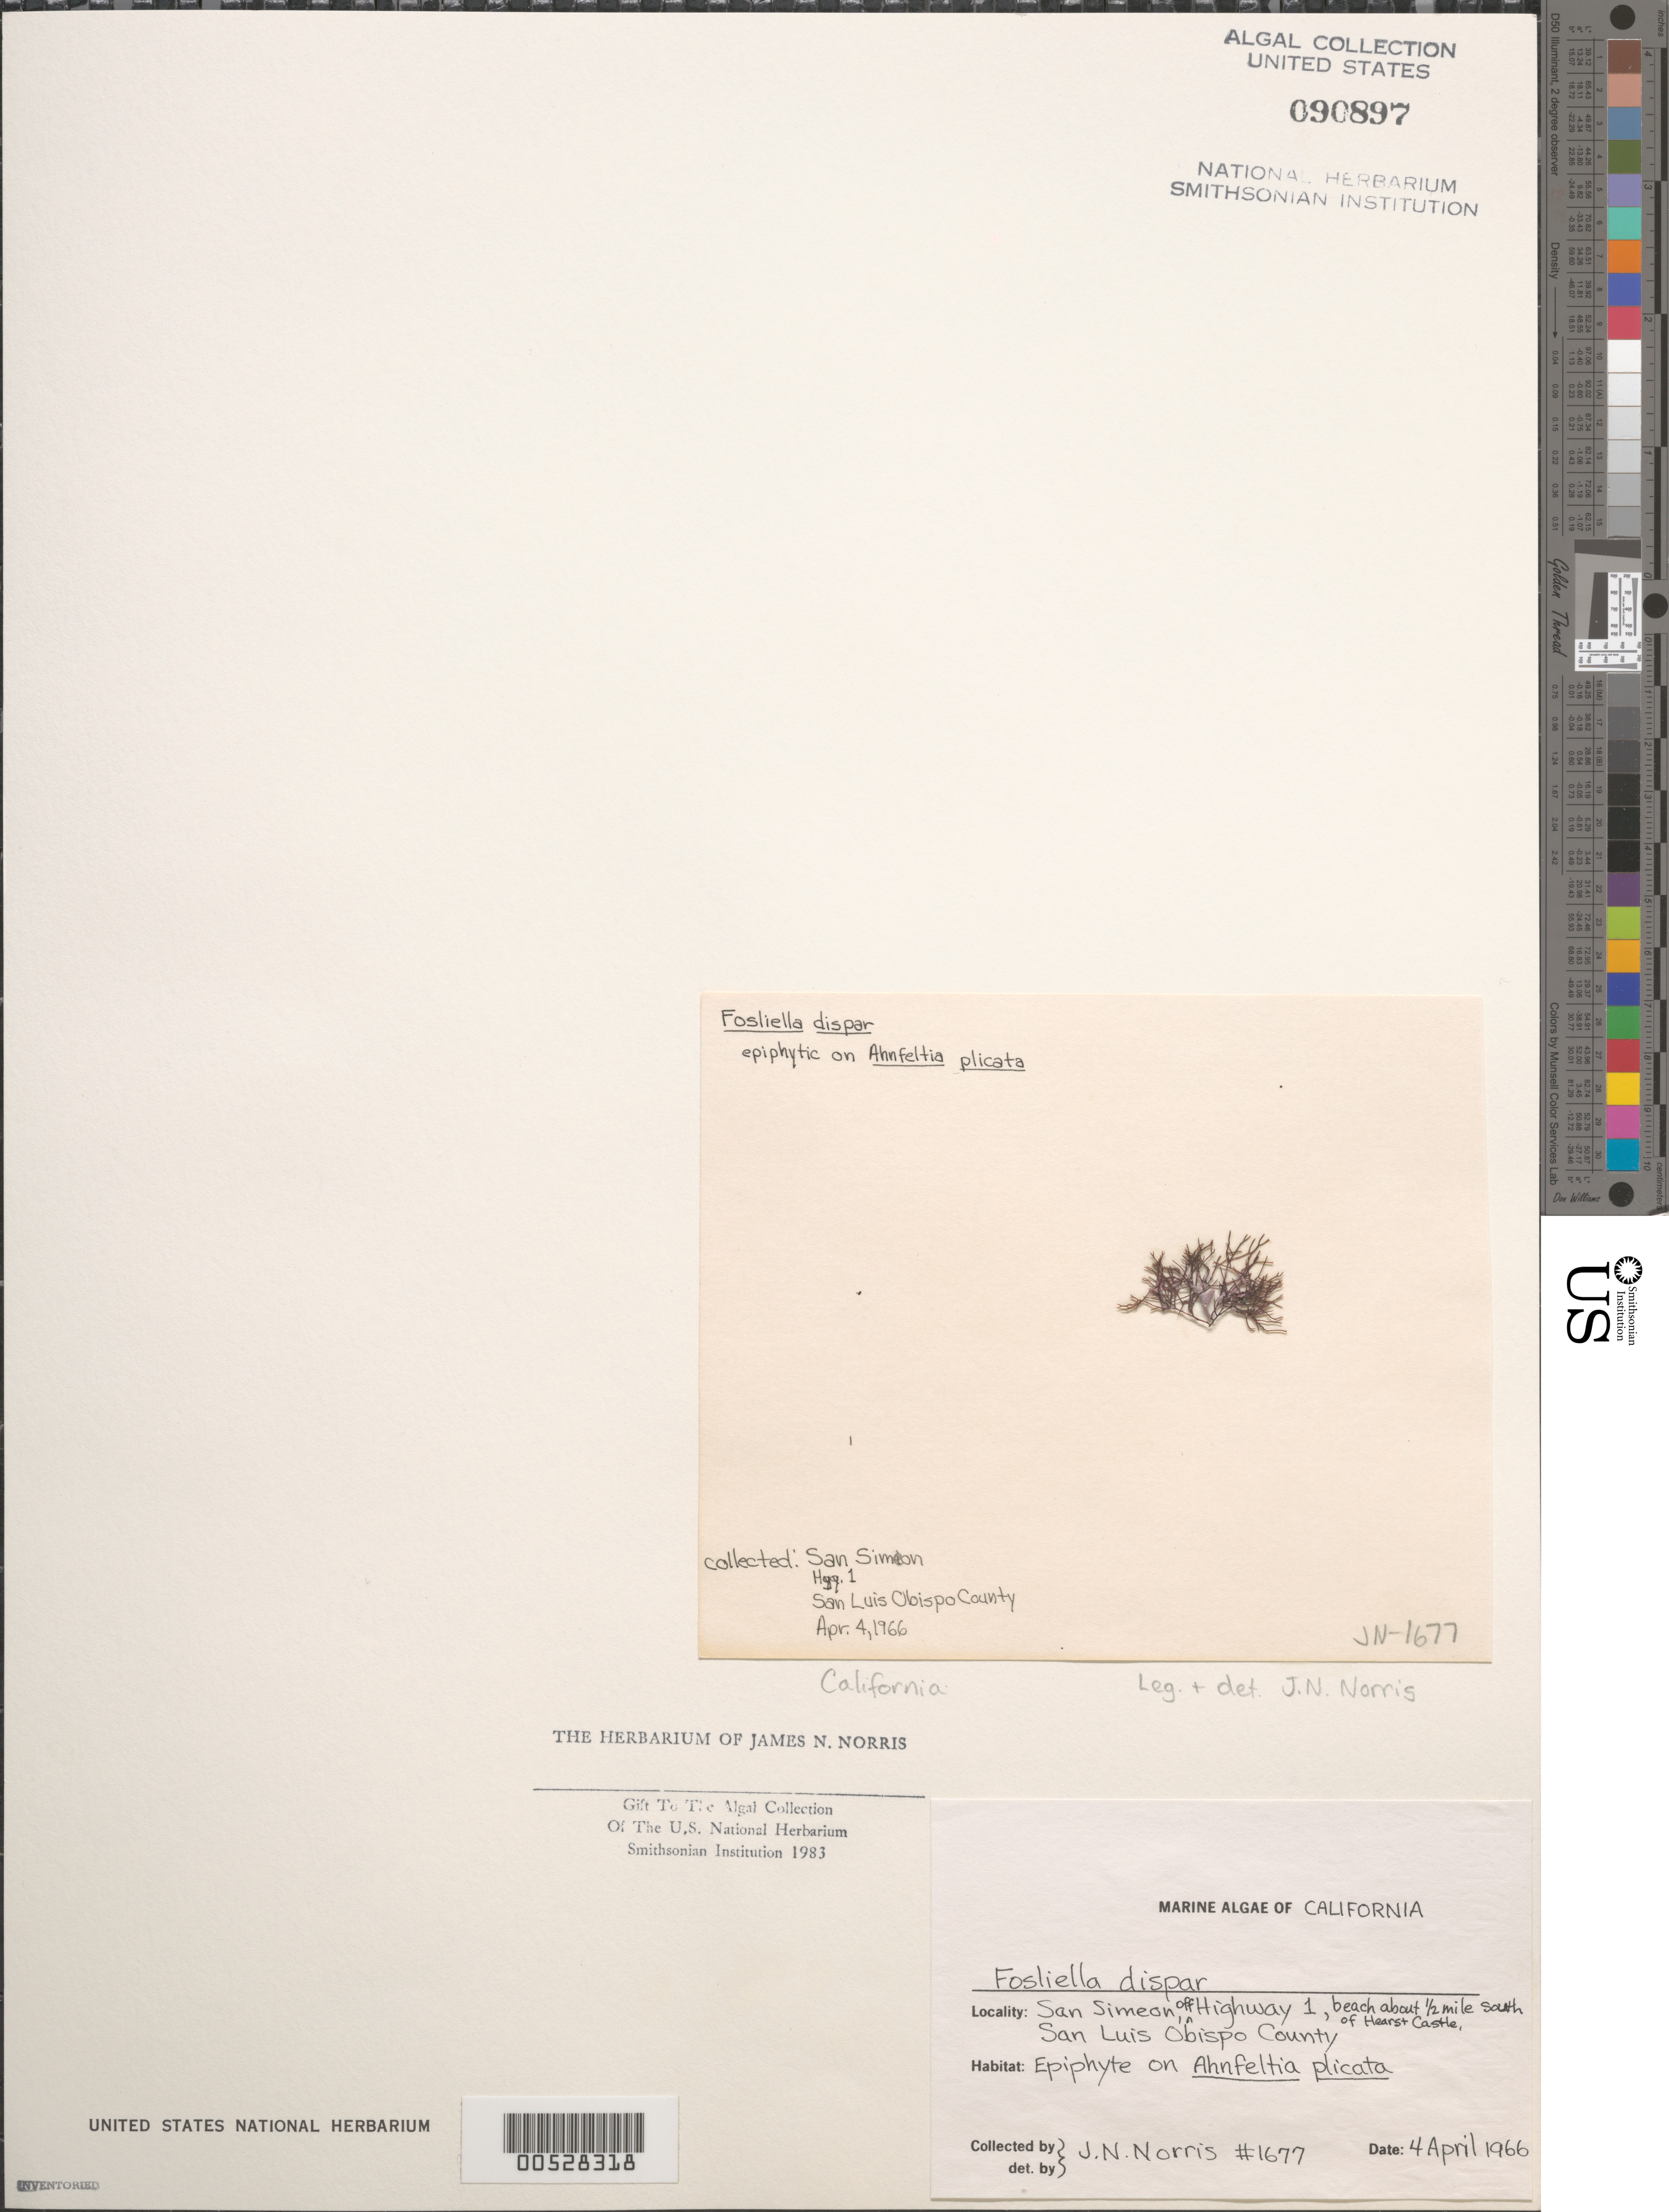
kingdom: Plantae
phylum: Rhodophyta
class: Florideophyceae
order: Corallinales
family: Lithophyllaceae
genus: Lithophyllum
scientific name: Lithophyllum dispar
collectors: J. N. Norris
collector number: JN-1677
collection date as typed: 04 Apr 1966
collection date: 1966-04-04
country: United States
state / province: California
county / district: San Luis Obispo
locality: San Simeon, beach ca. 1/2 mile south of Hearst Castle, off Highway 1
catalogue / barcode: US 90897